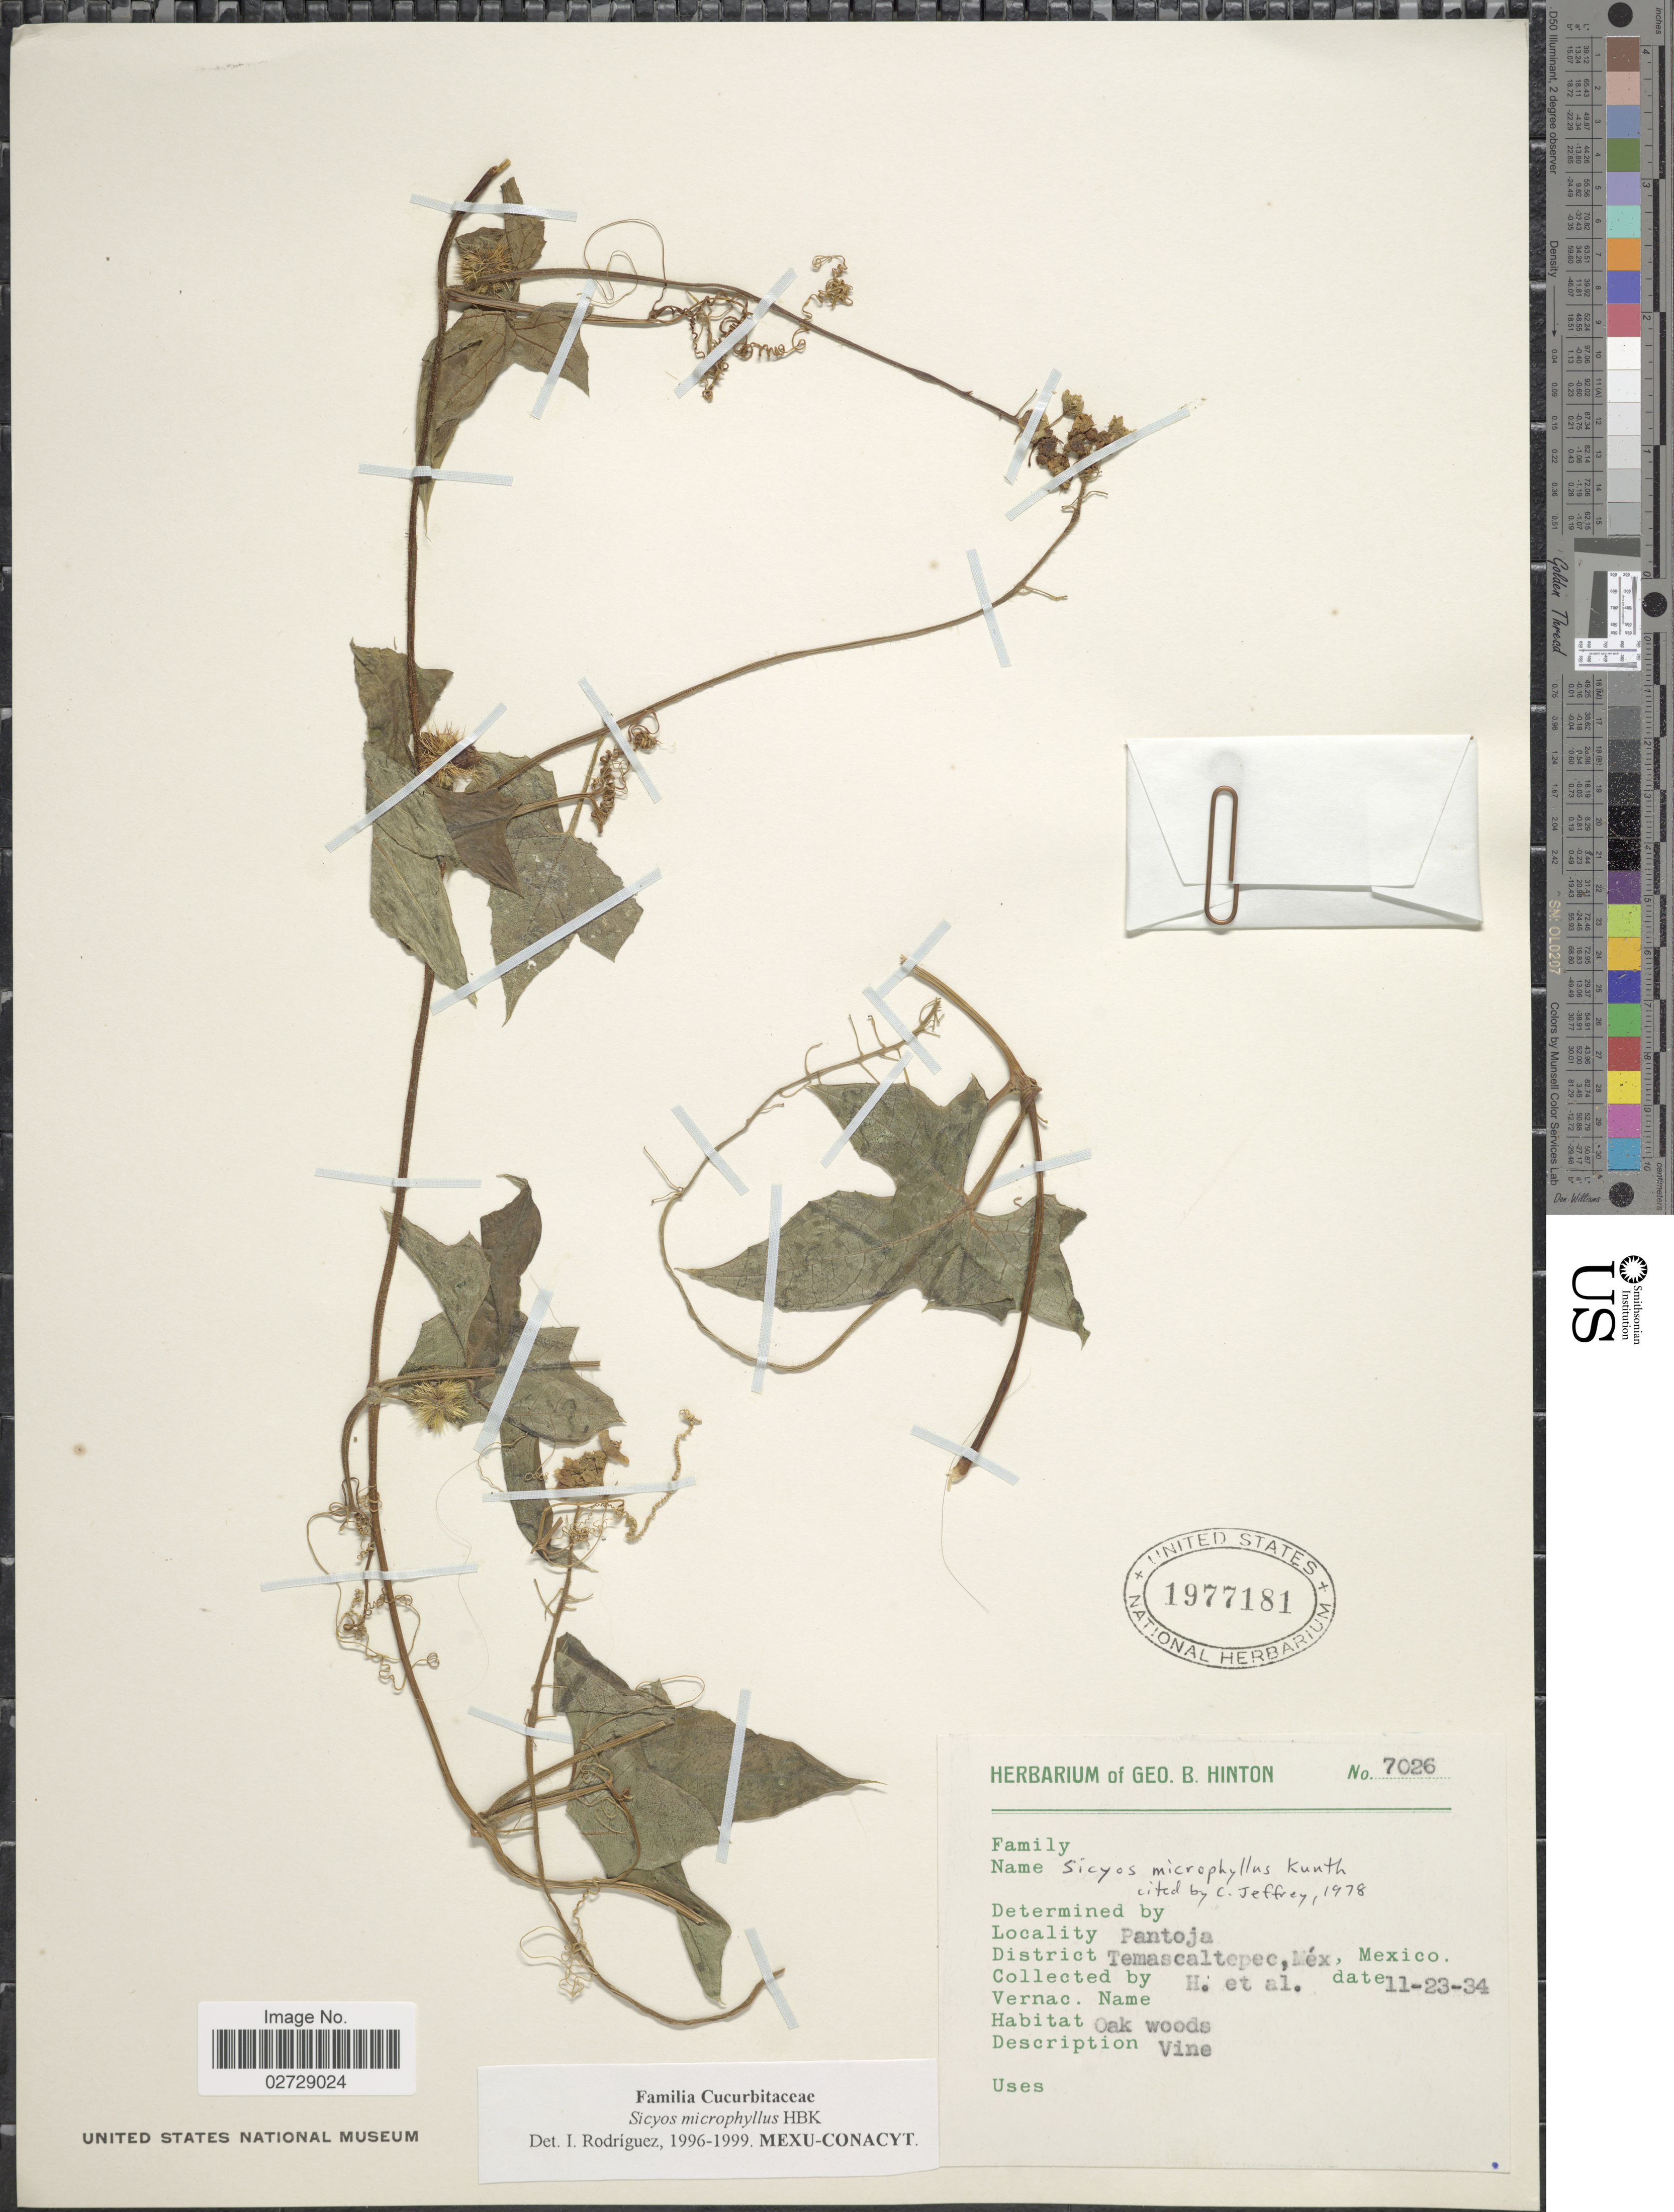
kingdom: Plantae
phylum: Tracheophyta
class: Magnoliopsida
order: Cucurbitales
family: Cucurbitaceae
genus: Sicyos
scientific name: Sicyos microphyllus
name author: Kunth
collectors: G. B. Hinton & et al.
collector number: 7026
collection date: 1934-11-23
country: Mexico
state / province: México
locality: Pantoja, District Temascaltepec, Oak woods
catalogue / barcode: US 1977181